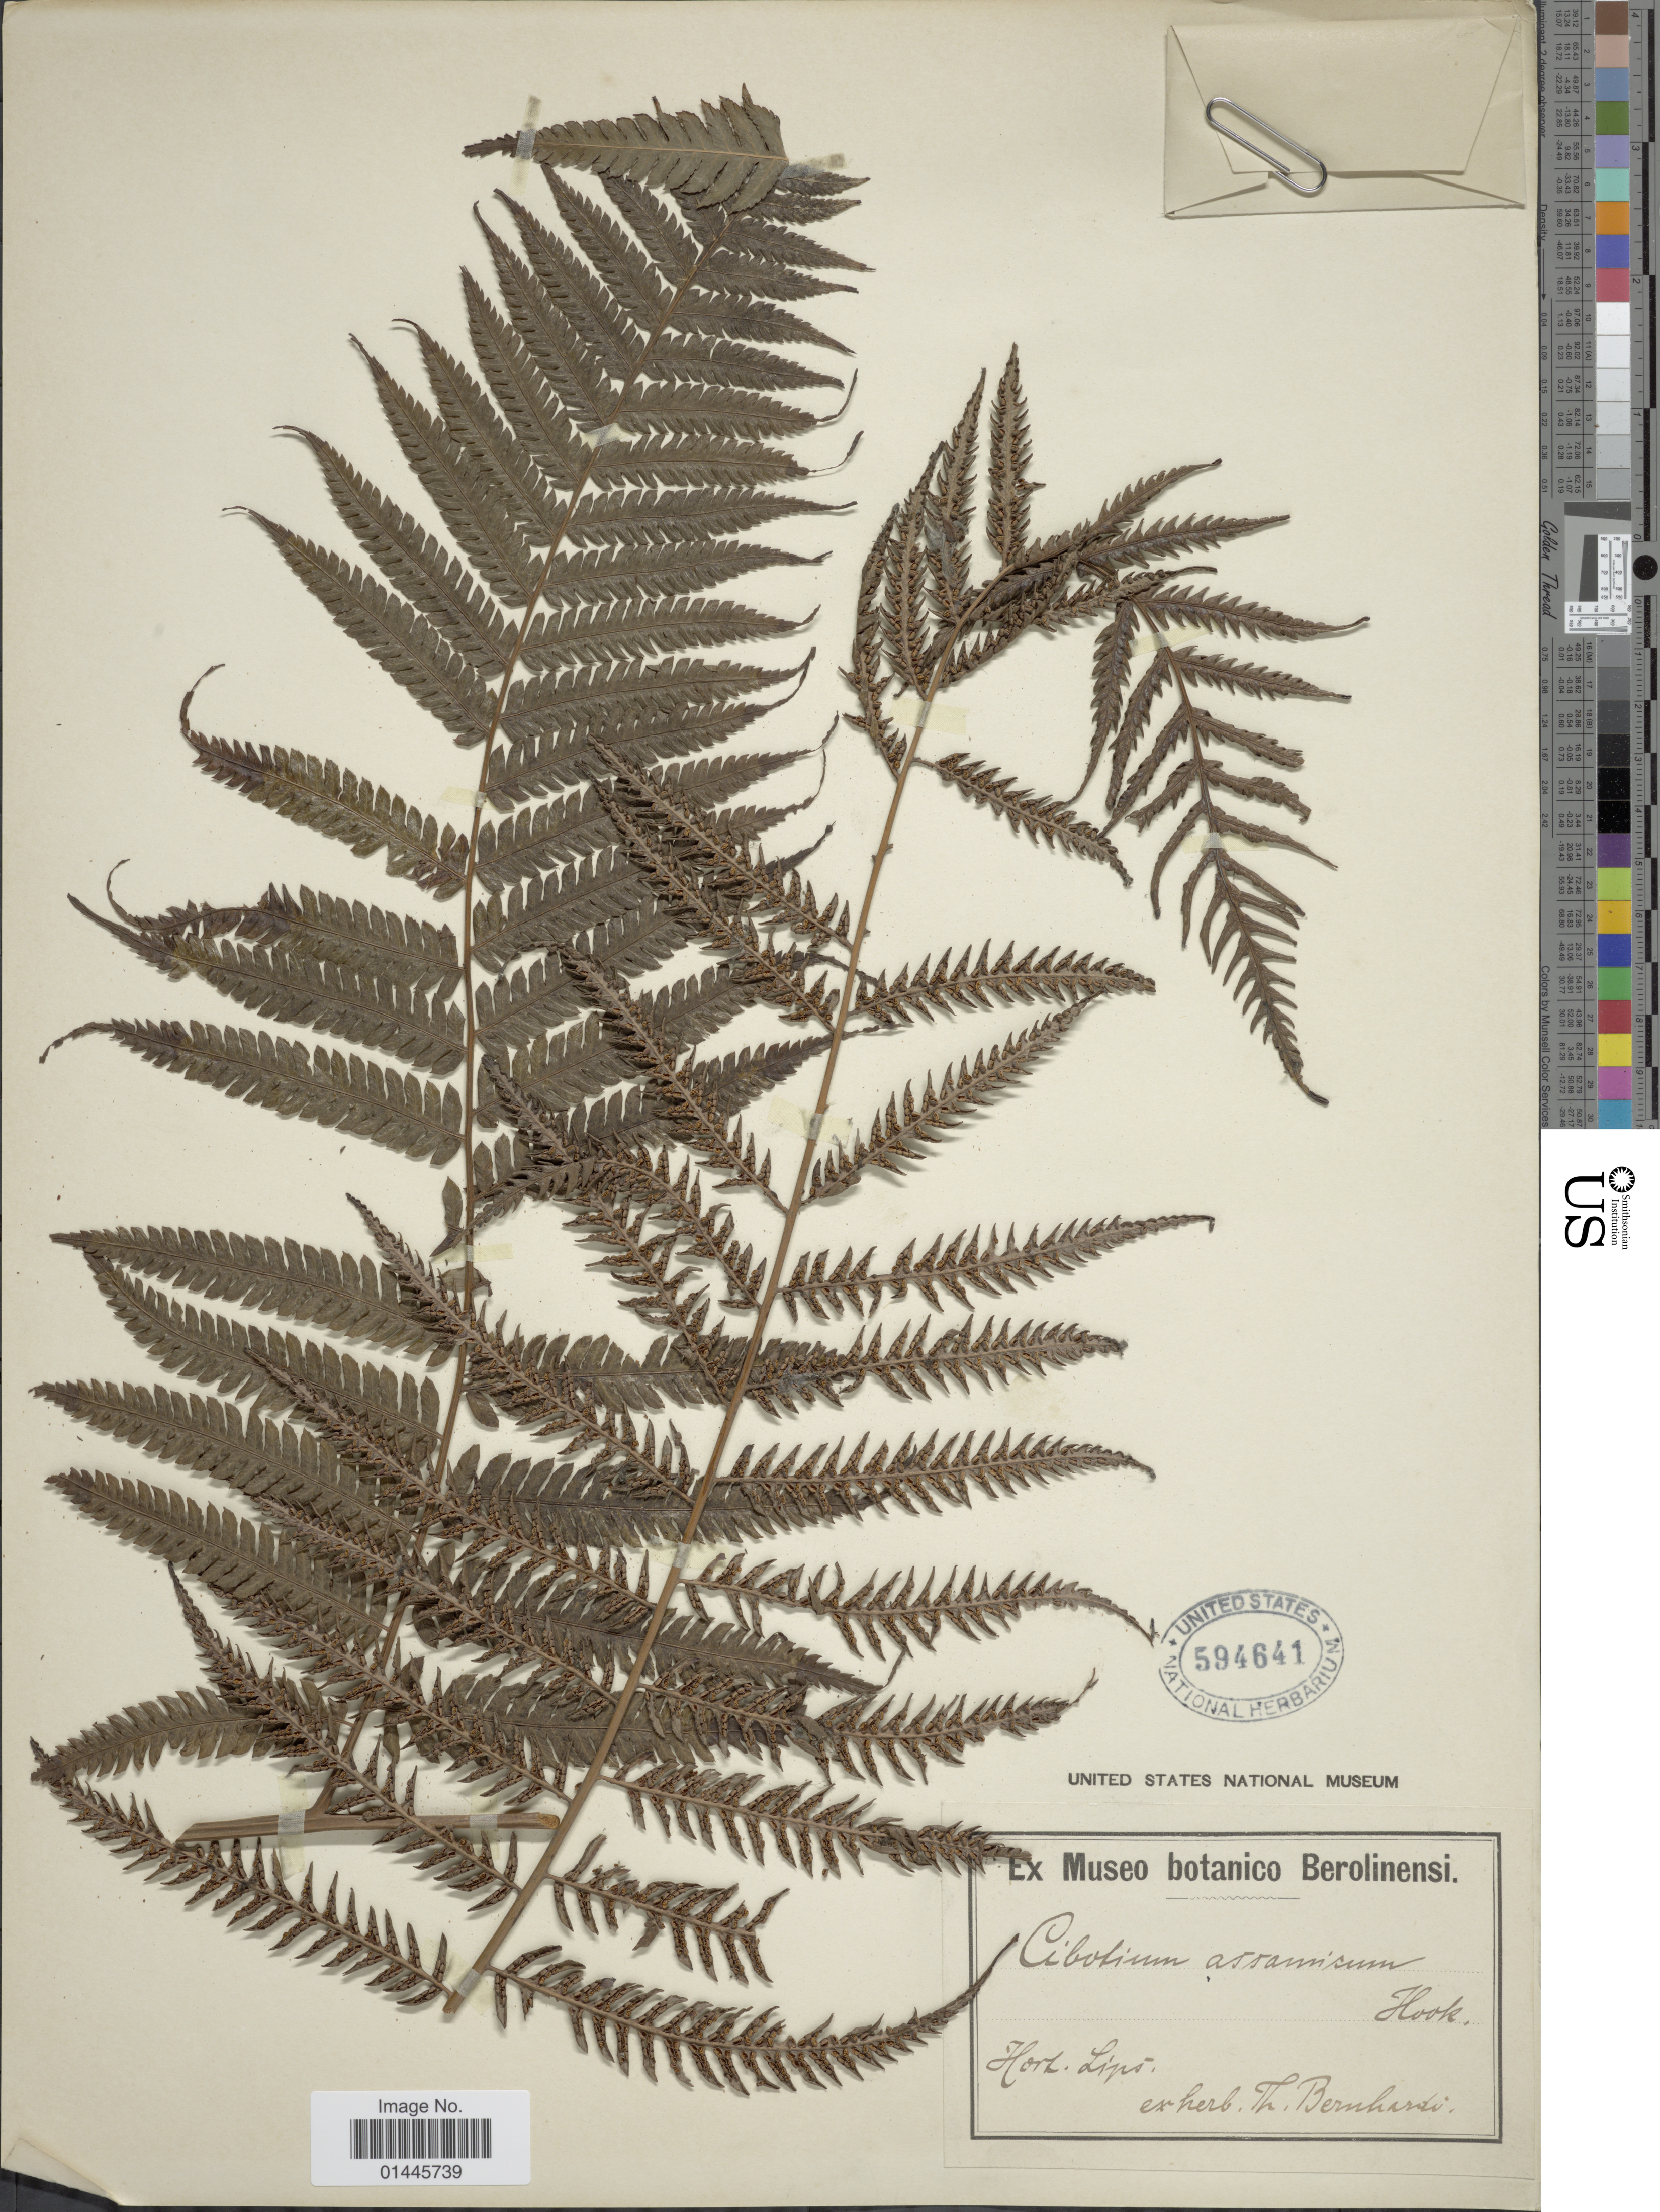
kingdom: Plantae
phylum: Tracheophyta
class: Polypodiopsida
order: Cyatheales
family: Cibotiaceae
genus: Cibotium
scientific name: Cibotium assamicum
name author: Hook.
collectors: ex herb. Bernhardi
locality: Hort. Lips.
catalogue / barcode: US 594641